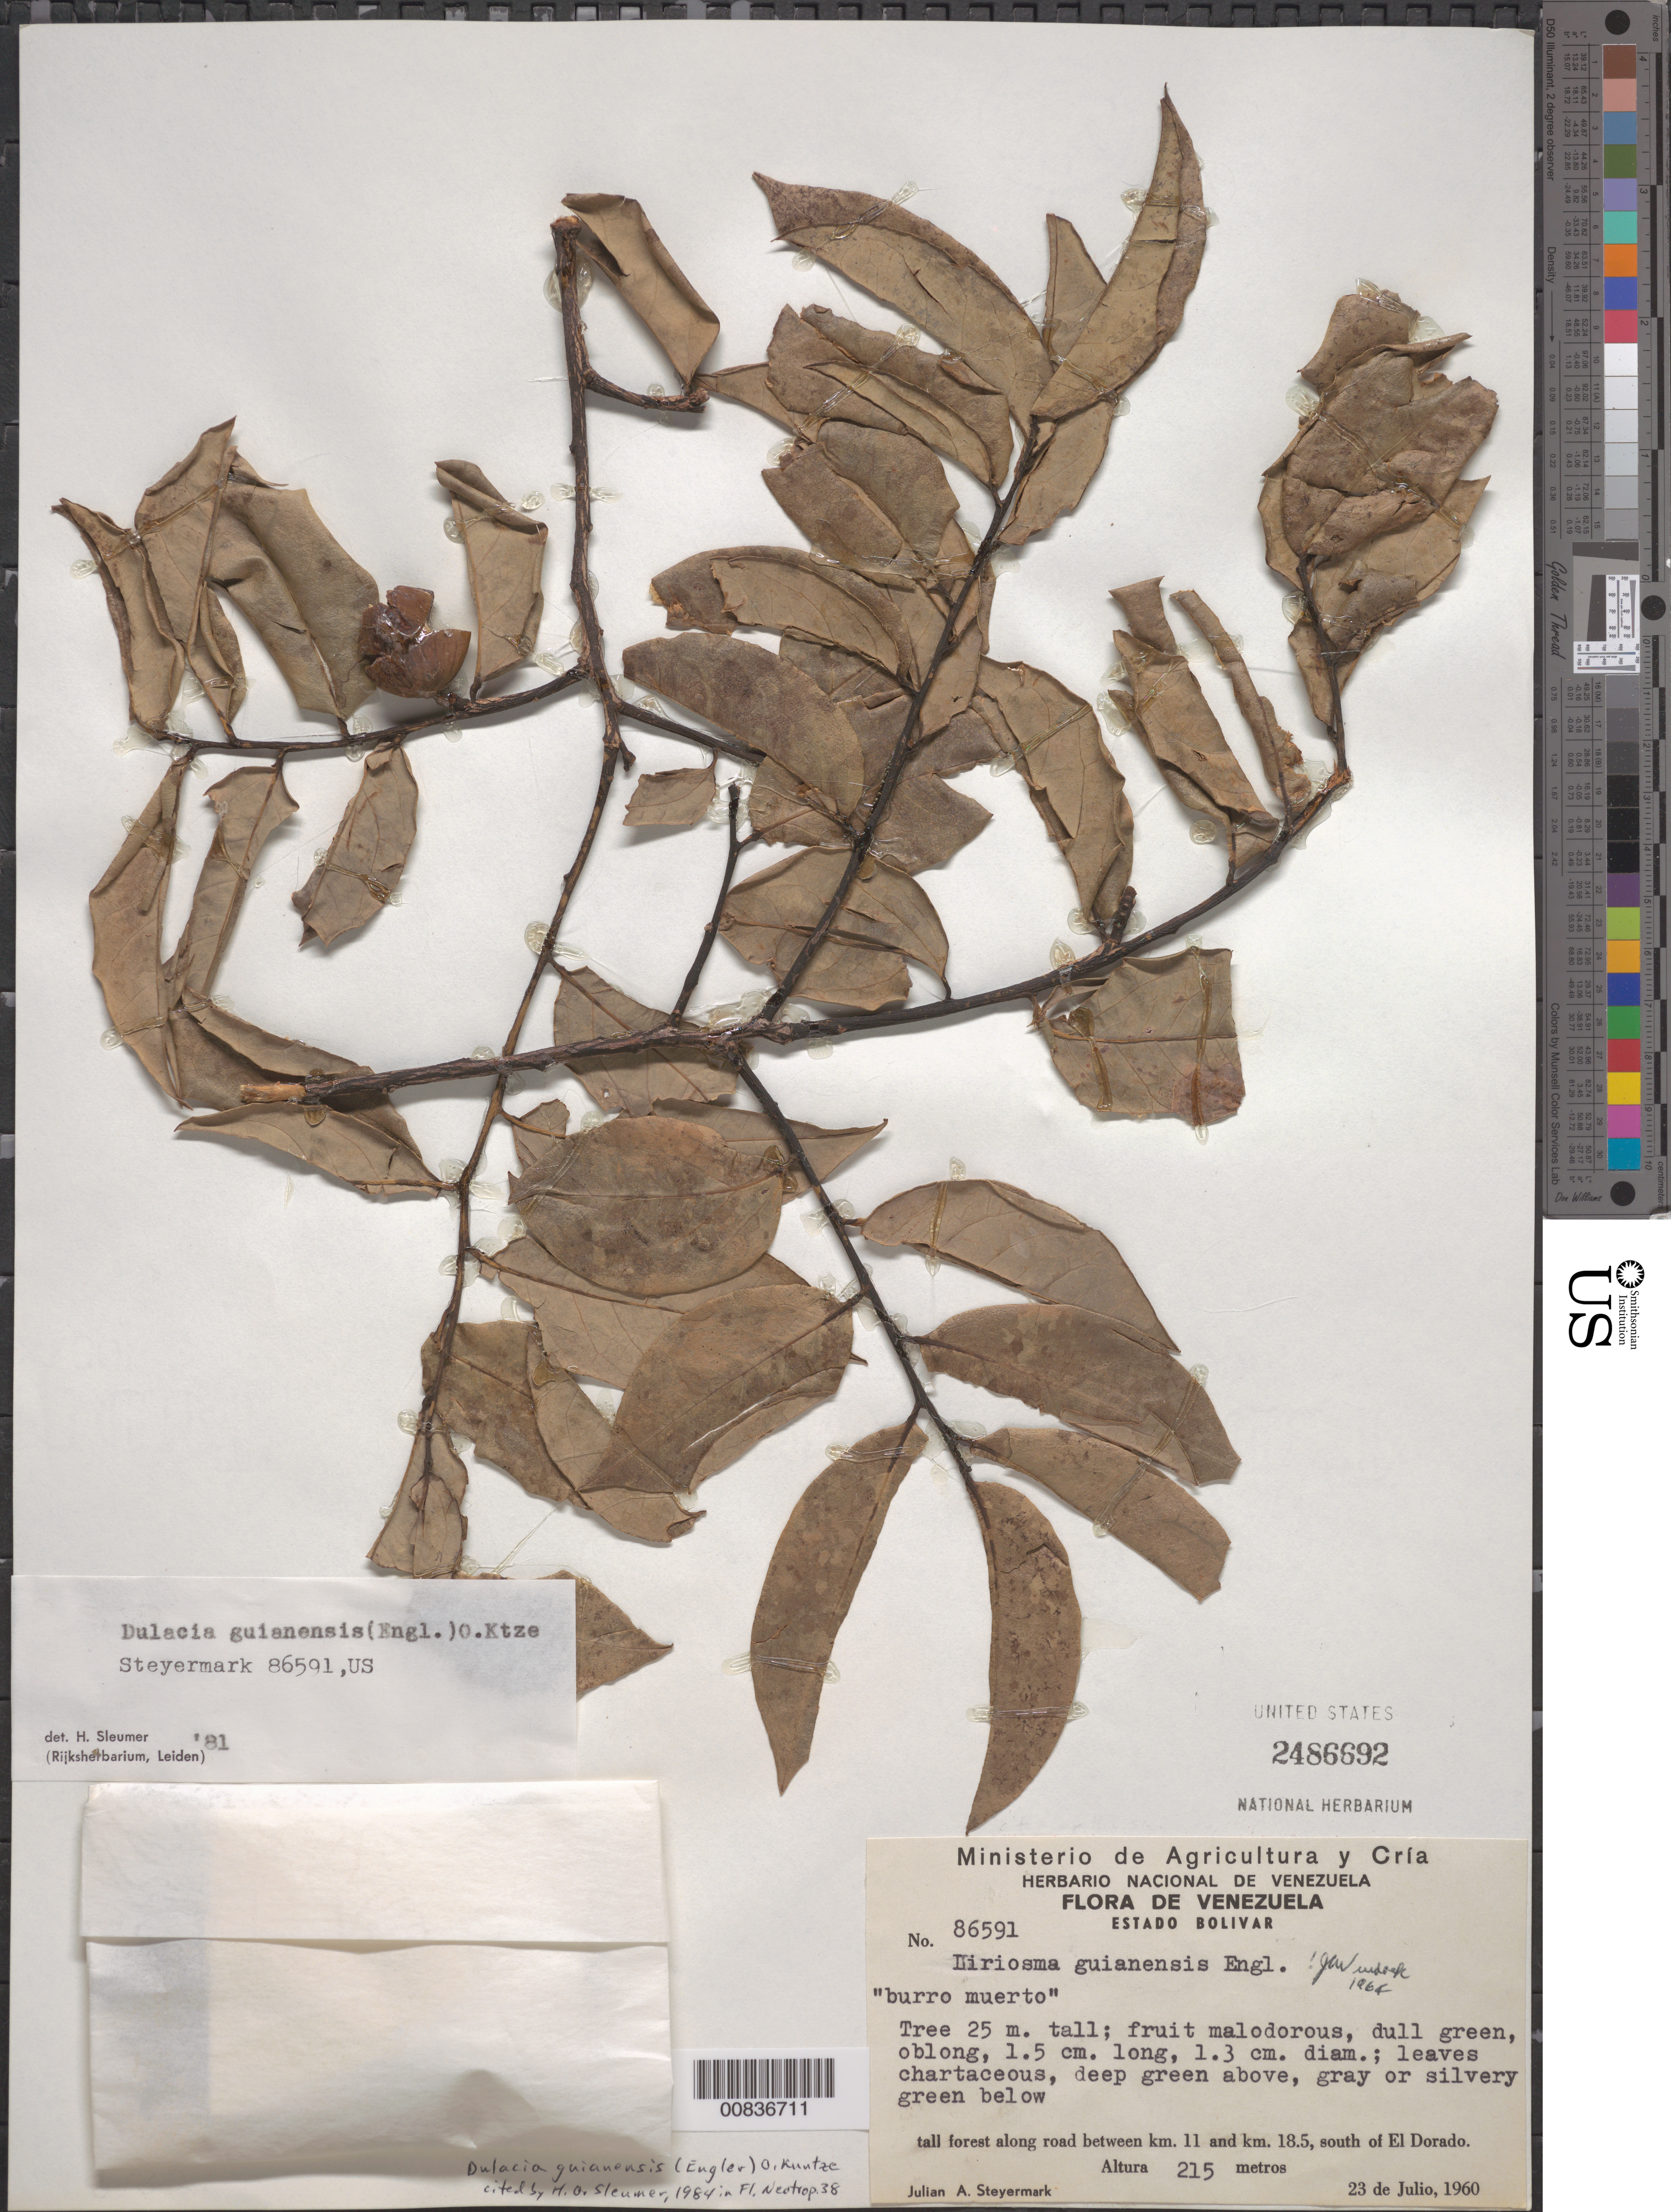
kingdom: Plantae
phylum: Tracheophyta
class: Magnoliopsida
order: Santalales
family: Olacaceae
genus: Dulacia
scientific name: Dulacia guianensis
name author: (Engl.) Kuntze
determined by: Sleumer, H. O.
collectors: J. Steyermark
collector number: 86591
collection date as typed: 23-Jul-60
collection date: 1960-07-23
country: Venezuela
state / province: Bolívar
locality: El Dorado, S of, km 11 to 18.5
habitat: Tall forest along road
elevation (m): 215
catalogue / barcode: US 2486692